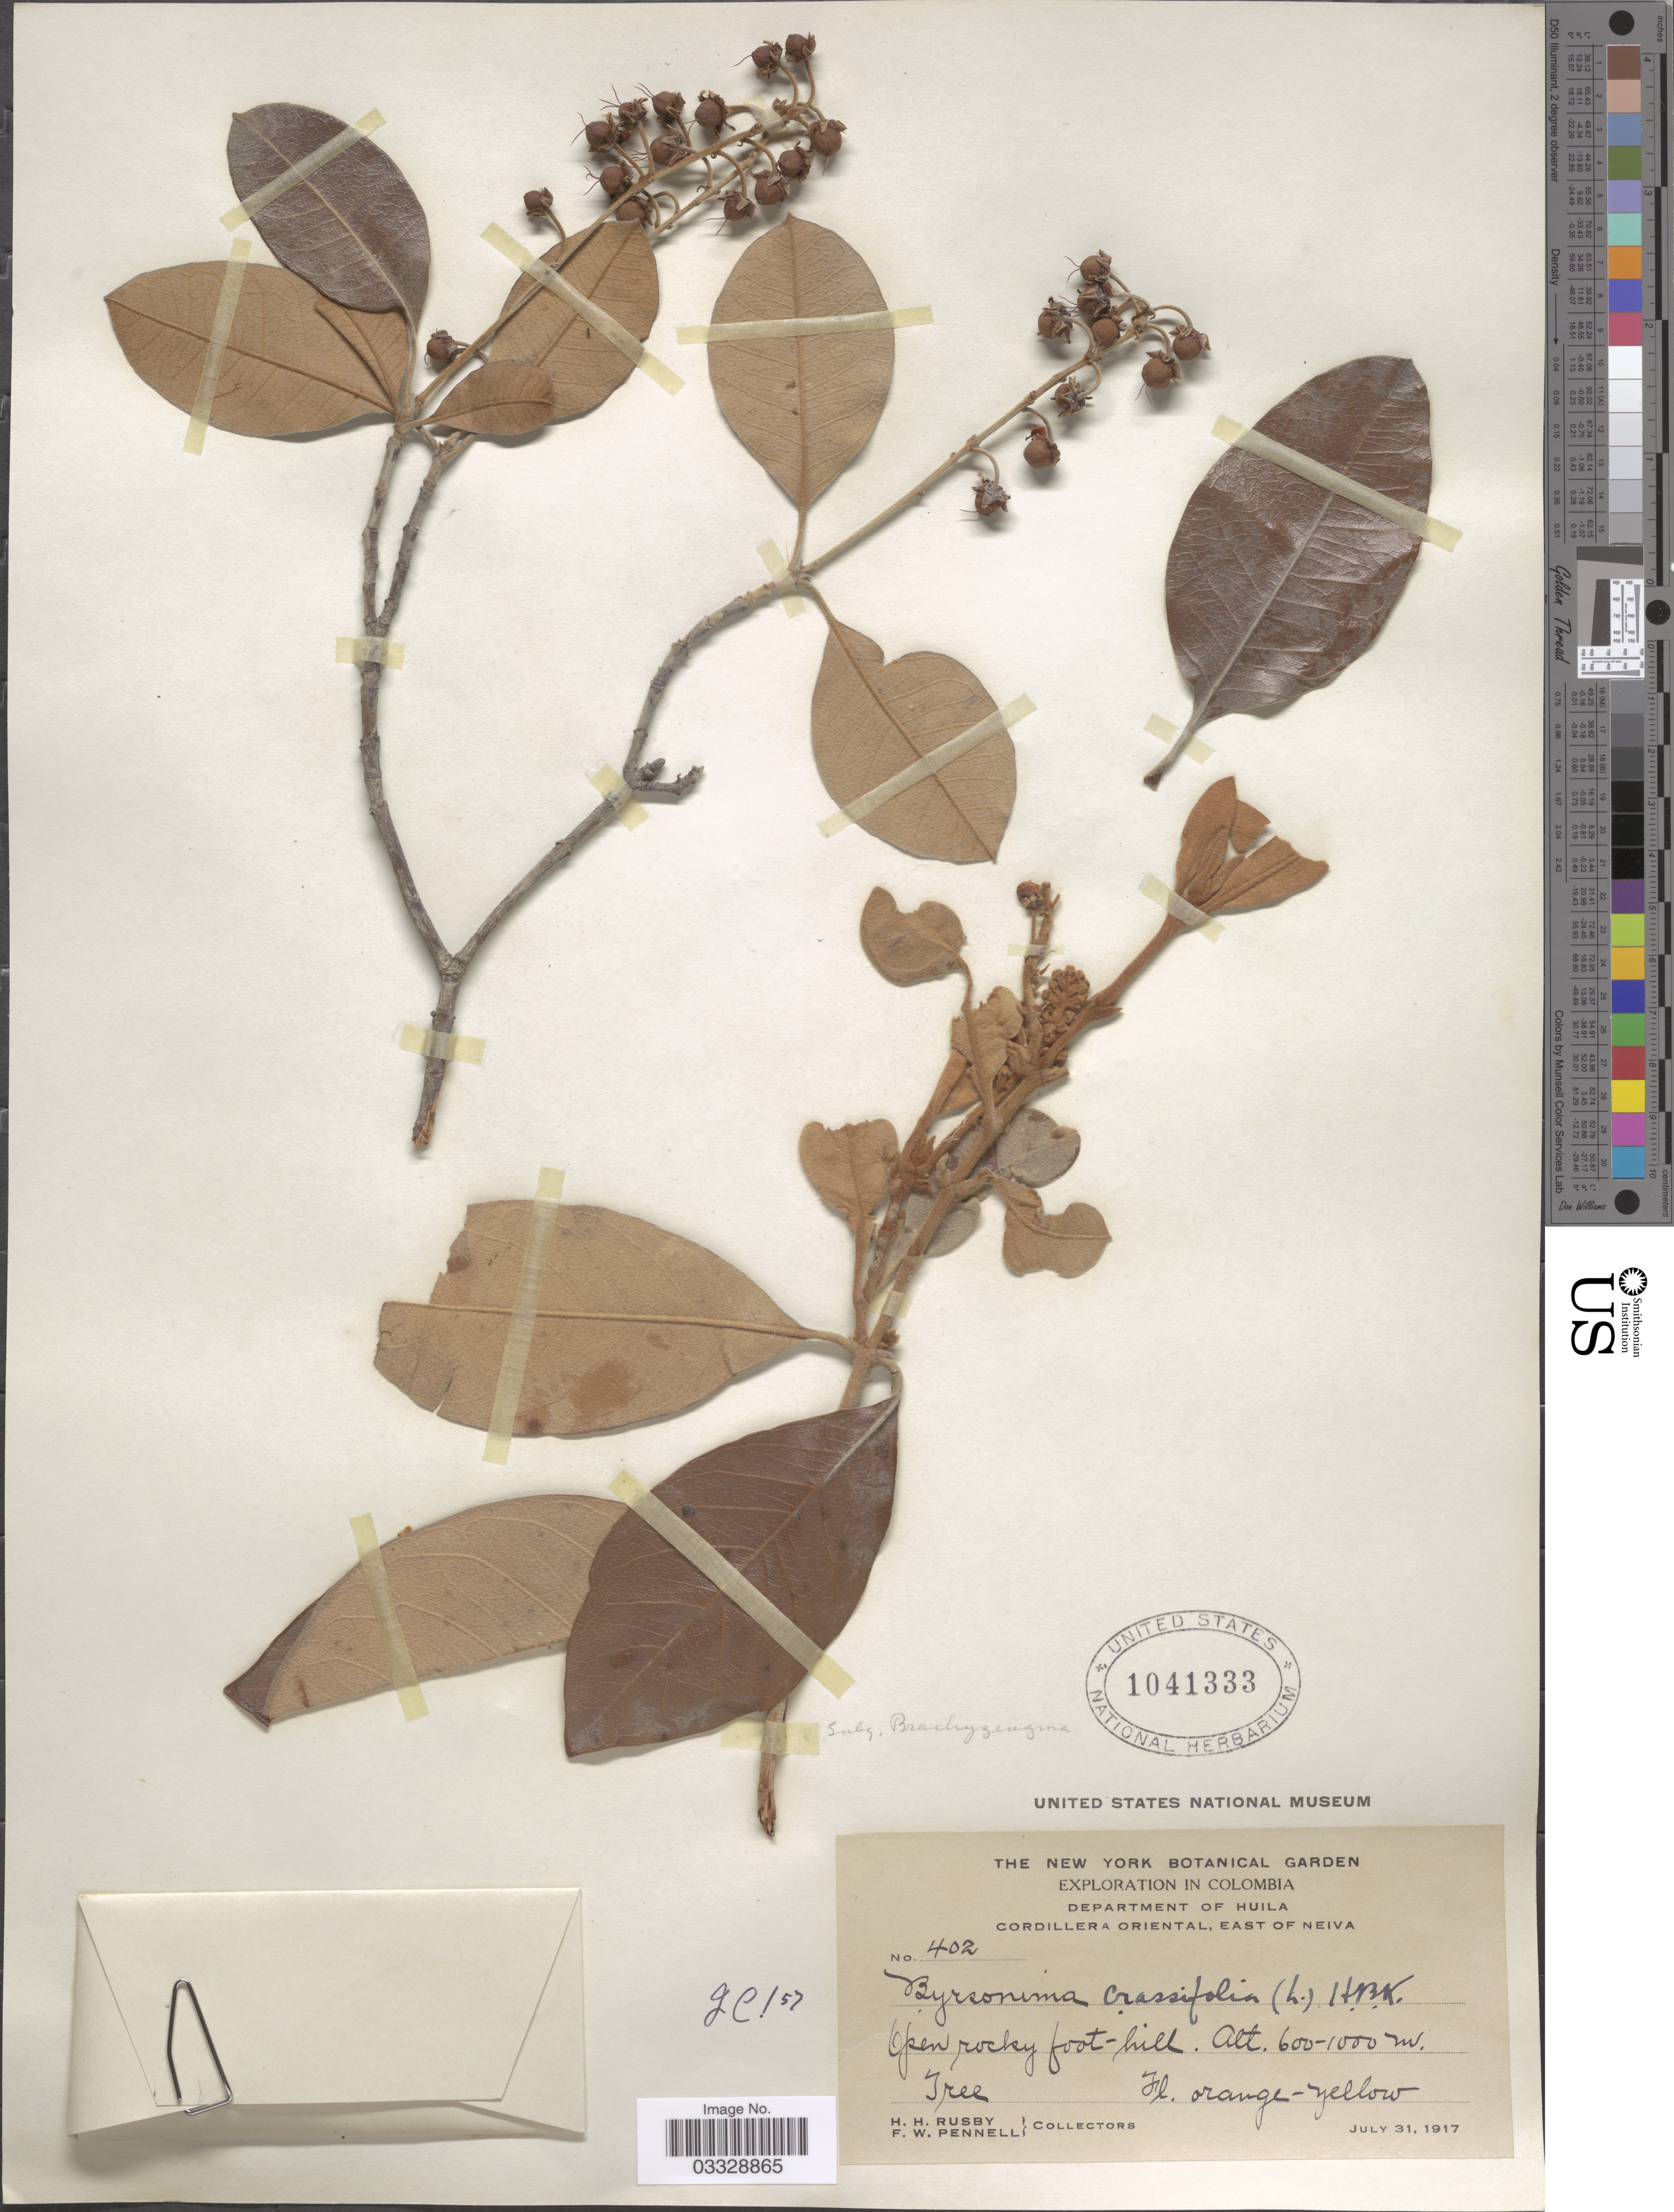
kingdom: Plantae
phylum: Tracheophyta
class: Magnoliopsida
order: Malpighiales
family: Malpighiaceae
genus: Byrsonima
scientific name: Byrsonima crassifolia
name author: (L.) Kunth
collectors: H. H. Rusby & F. W. Pennell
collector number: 402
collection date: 1917-07-31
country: Colombia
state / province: Huila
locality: Department of Huila. Cordillera Oriental, East of Neiva.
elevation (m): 600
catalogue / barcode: US 1041333